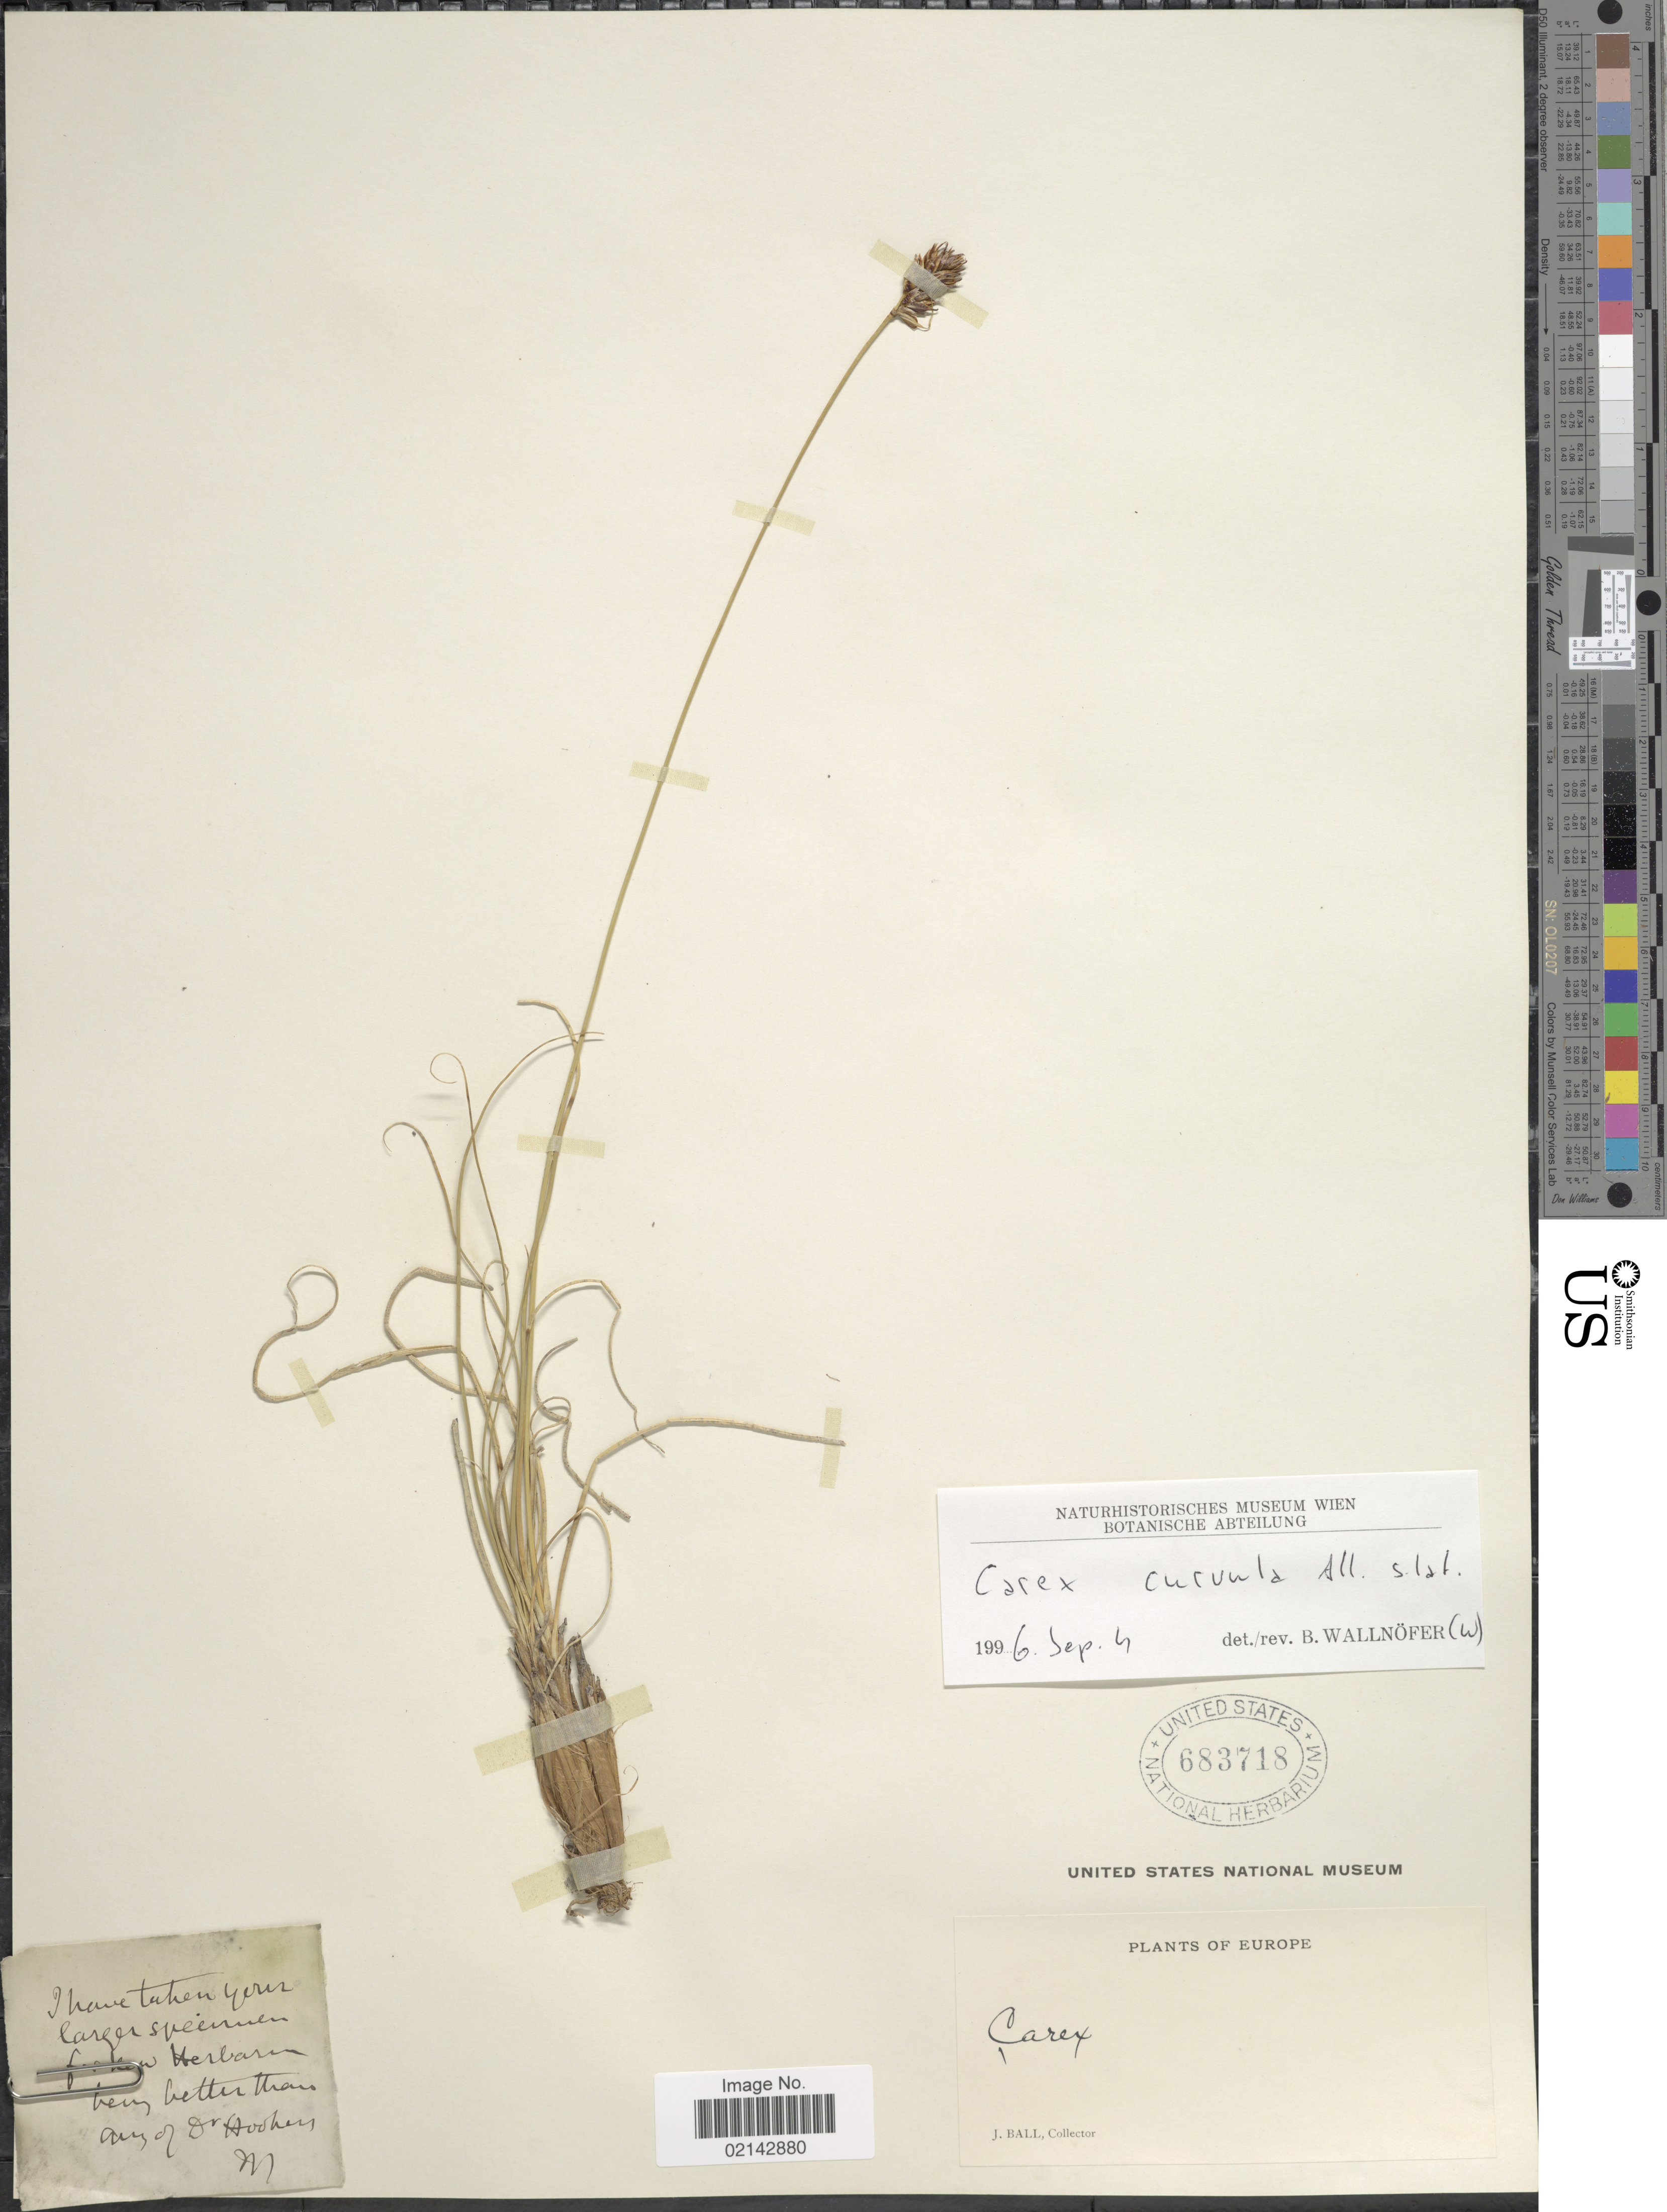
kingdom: Plantae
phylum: Tracheophyta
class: Liliopsida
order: Poales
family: Cyperaceae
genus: Carex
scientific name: Carex curvula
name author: All.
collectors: J. Ball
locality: Europe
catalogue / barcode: US 683718